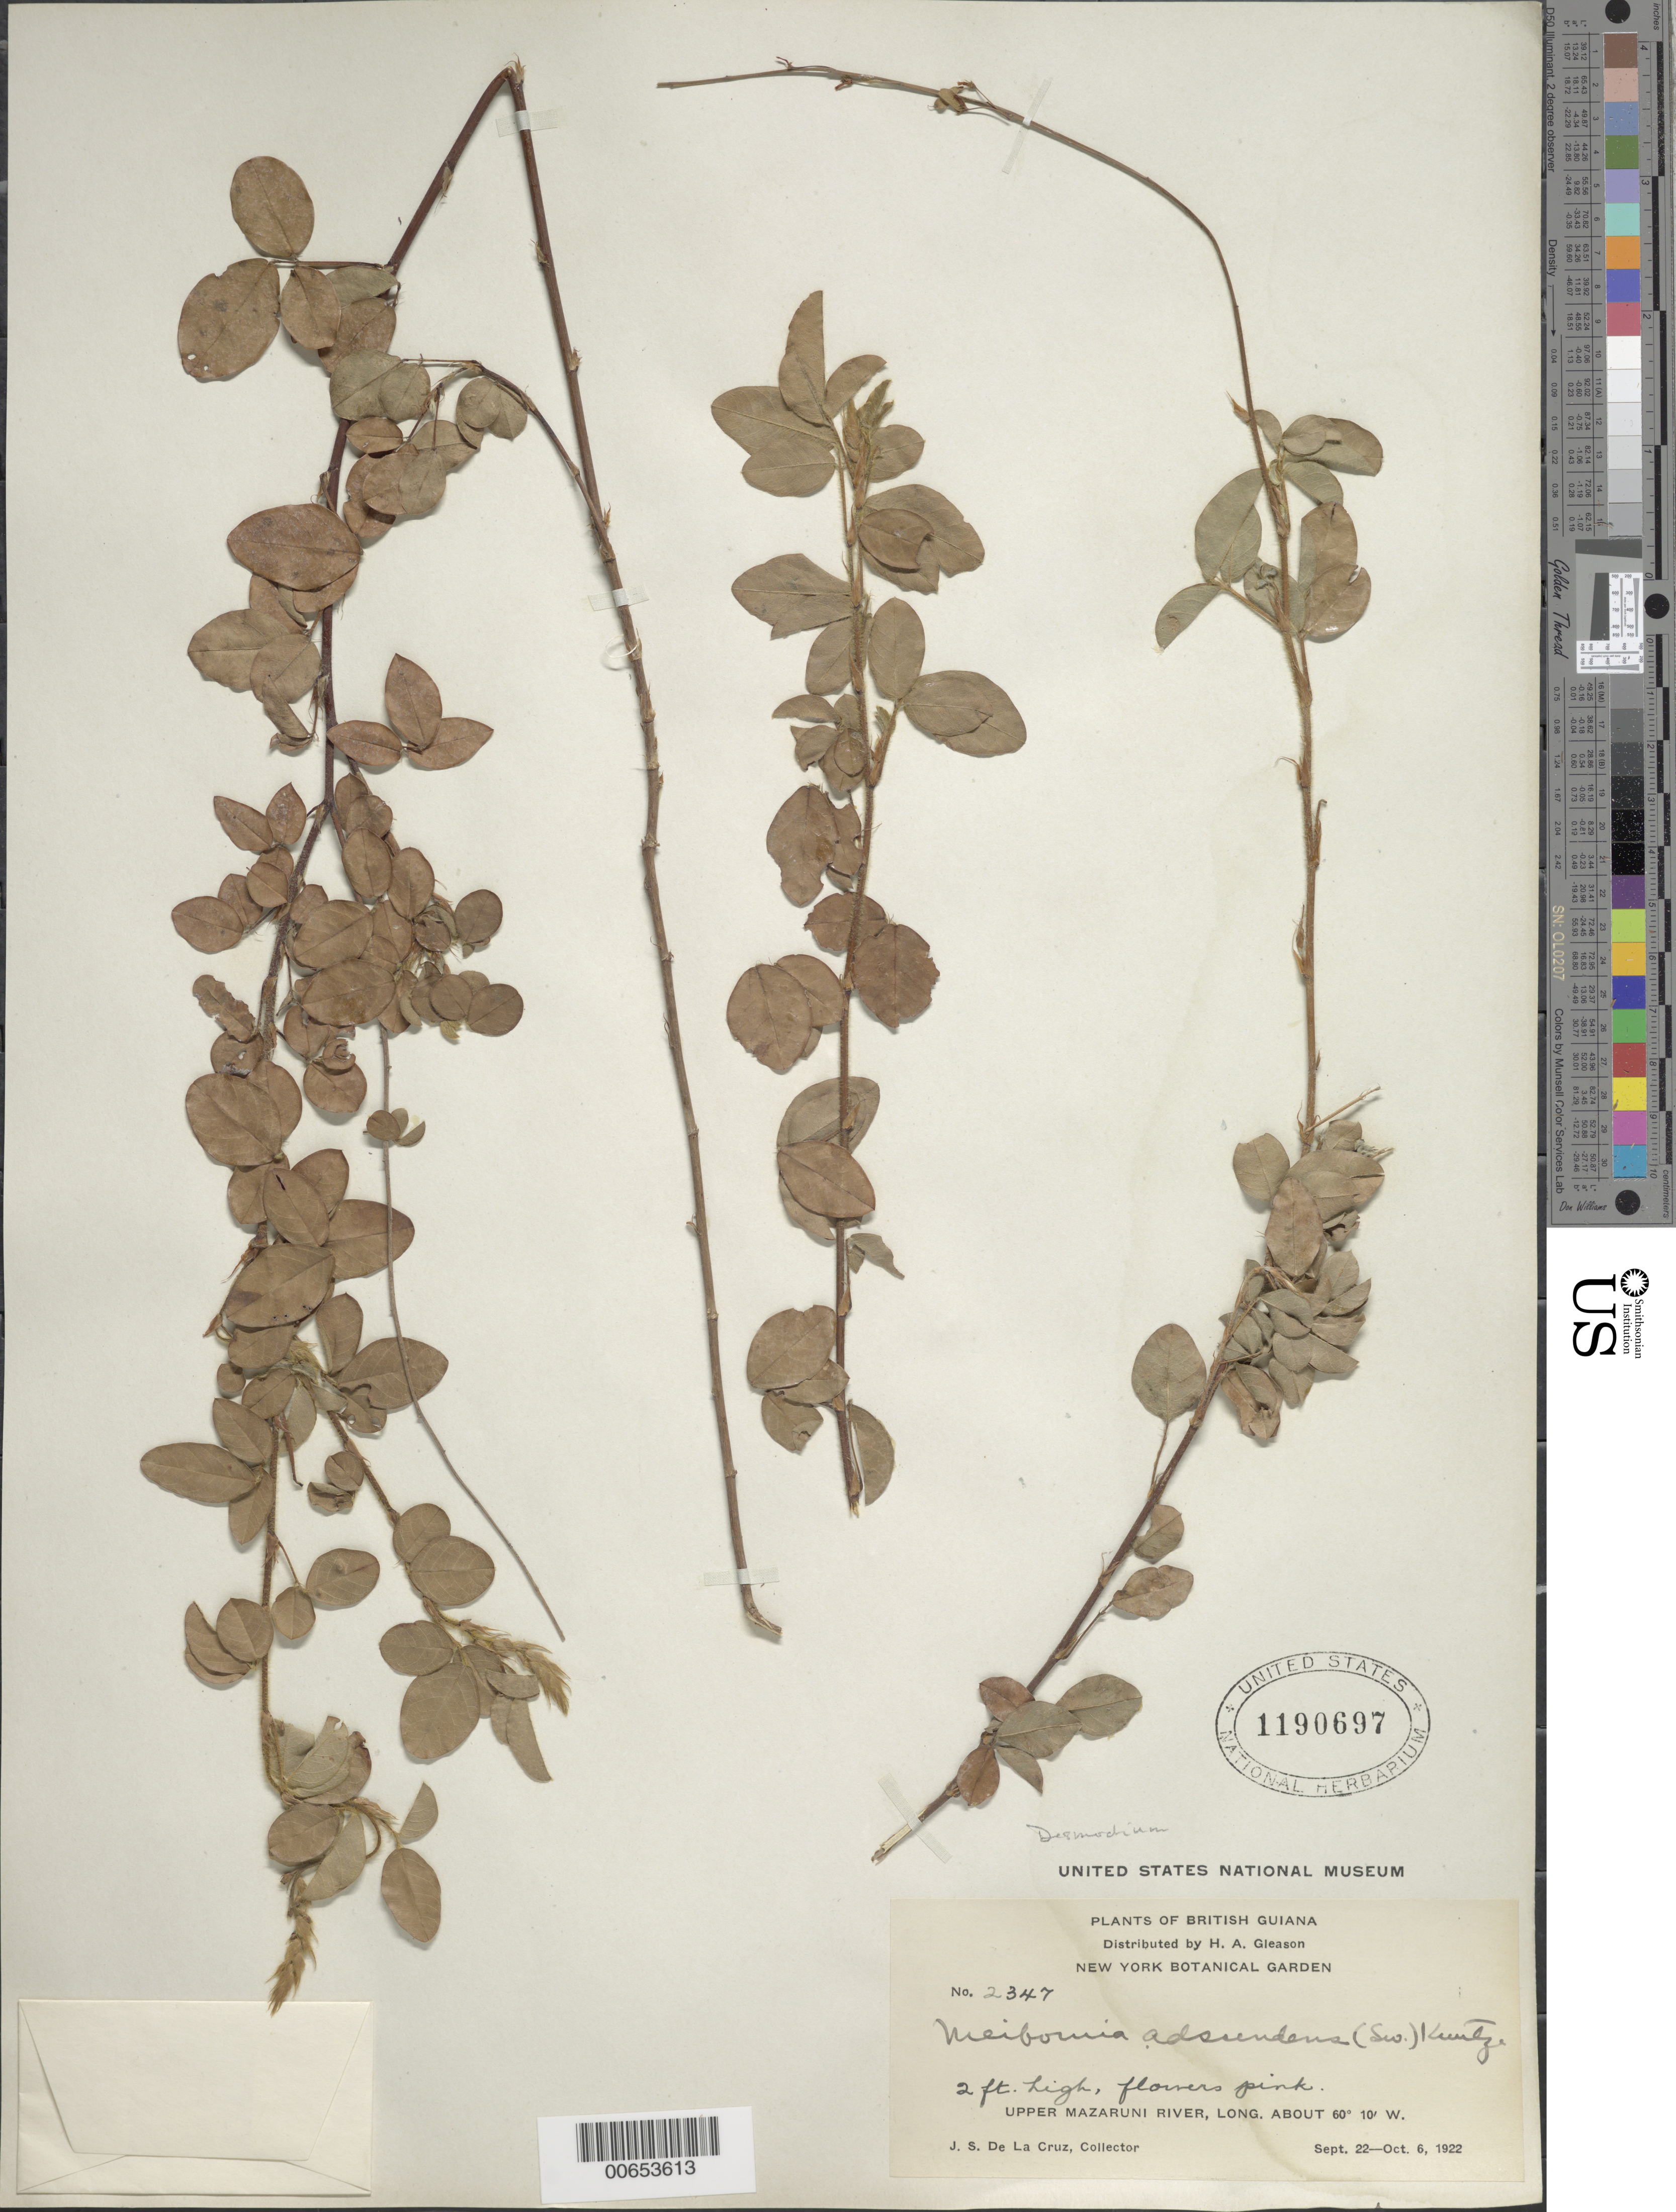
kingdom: Plantae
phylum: Tracheophyta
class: Magnoliopsida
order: Fabales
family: Fabaceae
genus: Grona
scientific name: Grona adscendens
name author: (Sw.) H. Ohashi & K. Ohashi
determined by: Strong, Mark T., (BOT), Smithsonian Institution - National Museum of Natural History (UNITED STATES)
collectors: J. S. de la Cruz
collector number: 2347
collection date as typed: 22-Sep-22 to 6-Oct-22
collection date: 1922-09-22/1922-10-06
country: Guyana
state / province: Cuyuni-Mazaruni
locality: Upper Mazaruni R.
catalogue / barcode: US 1190697